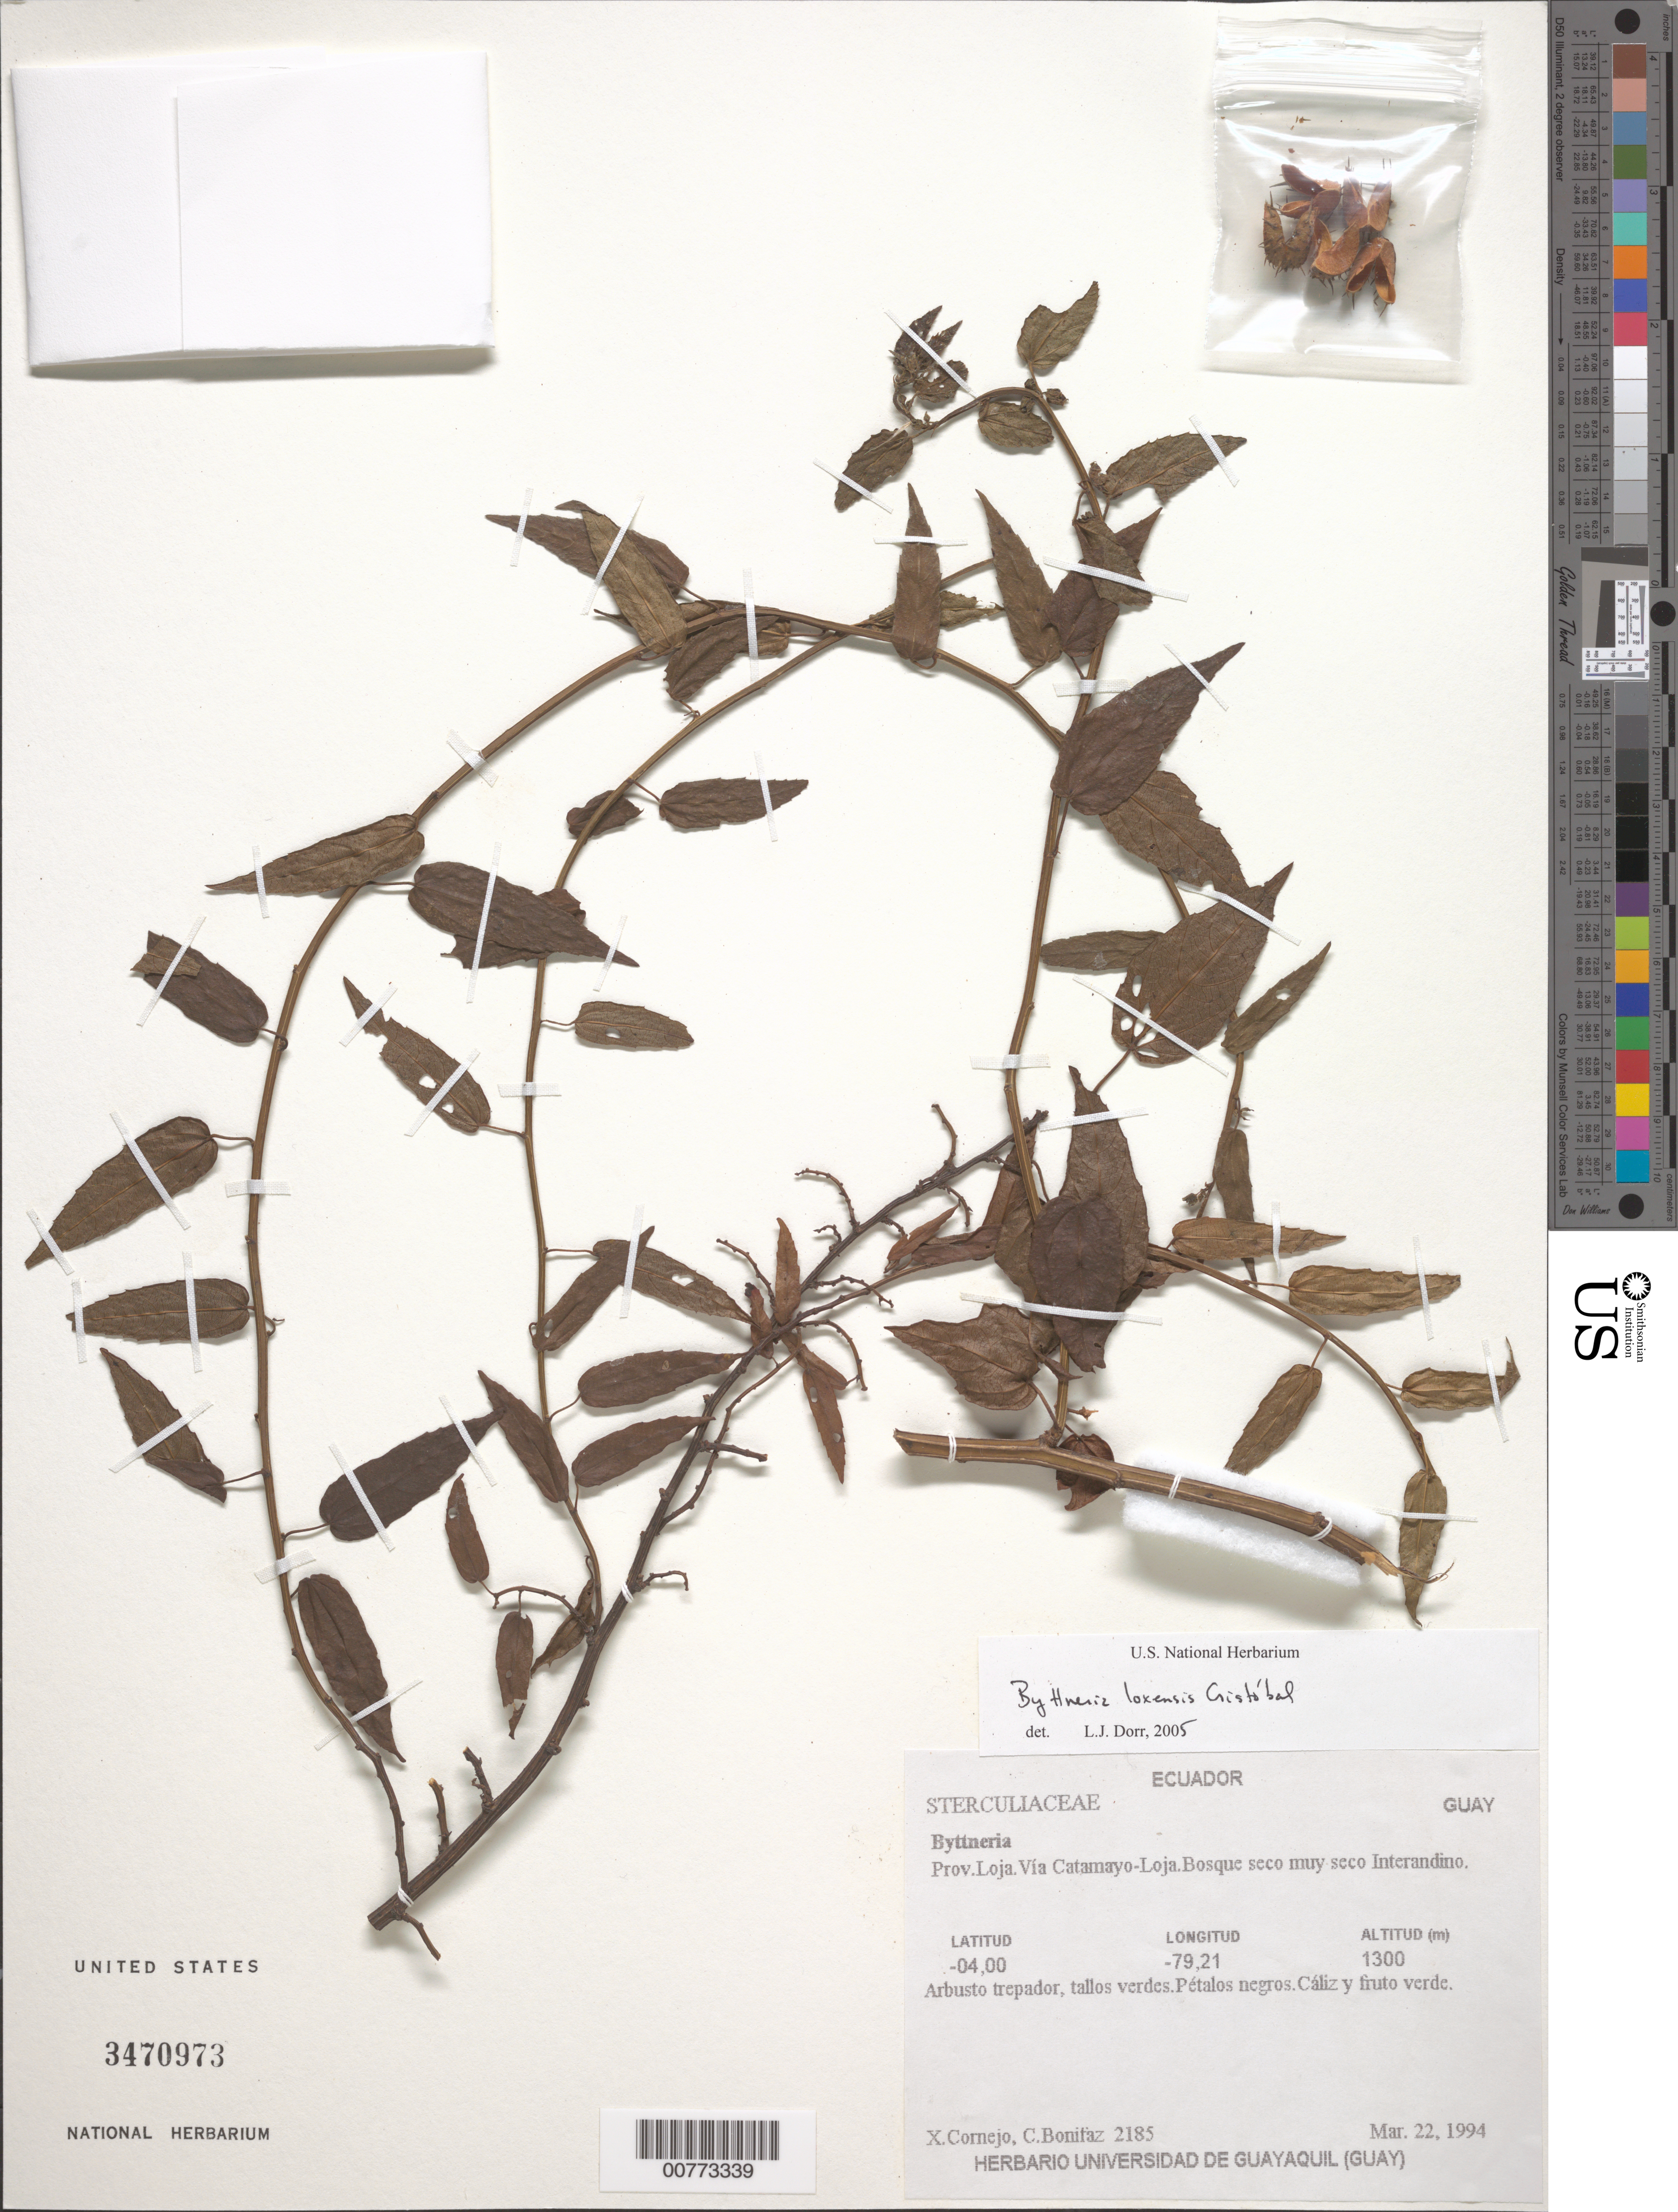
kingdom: Plantae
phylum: Tracheophyta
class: Magnoliopsida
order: Malvales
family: Malvaceae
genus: Byttneria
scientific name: Byttneria loxensis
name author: Cristóbal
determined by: Dorr, L. J., (BOT), Smithsonian Institution - National Museum of Natural History (UNITED STATES)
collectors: X. F. Cornejo & C. Bonitáz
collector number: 2185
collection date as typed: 22 Mar 1994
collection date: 1994-03-22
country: Ecuador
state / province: Loja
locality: Vía Catamayo-Loja.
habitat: Bosque seco muy seco. Interandino.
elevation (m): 1300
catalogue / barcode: US 3470973